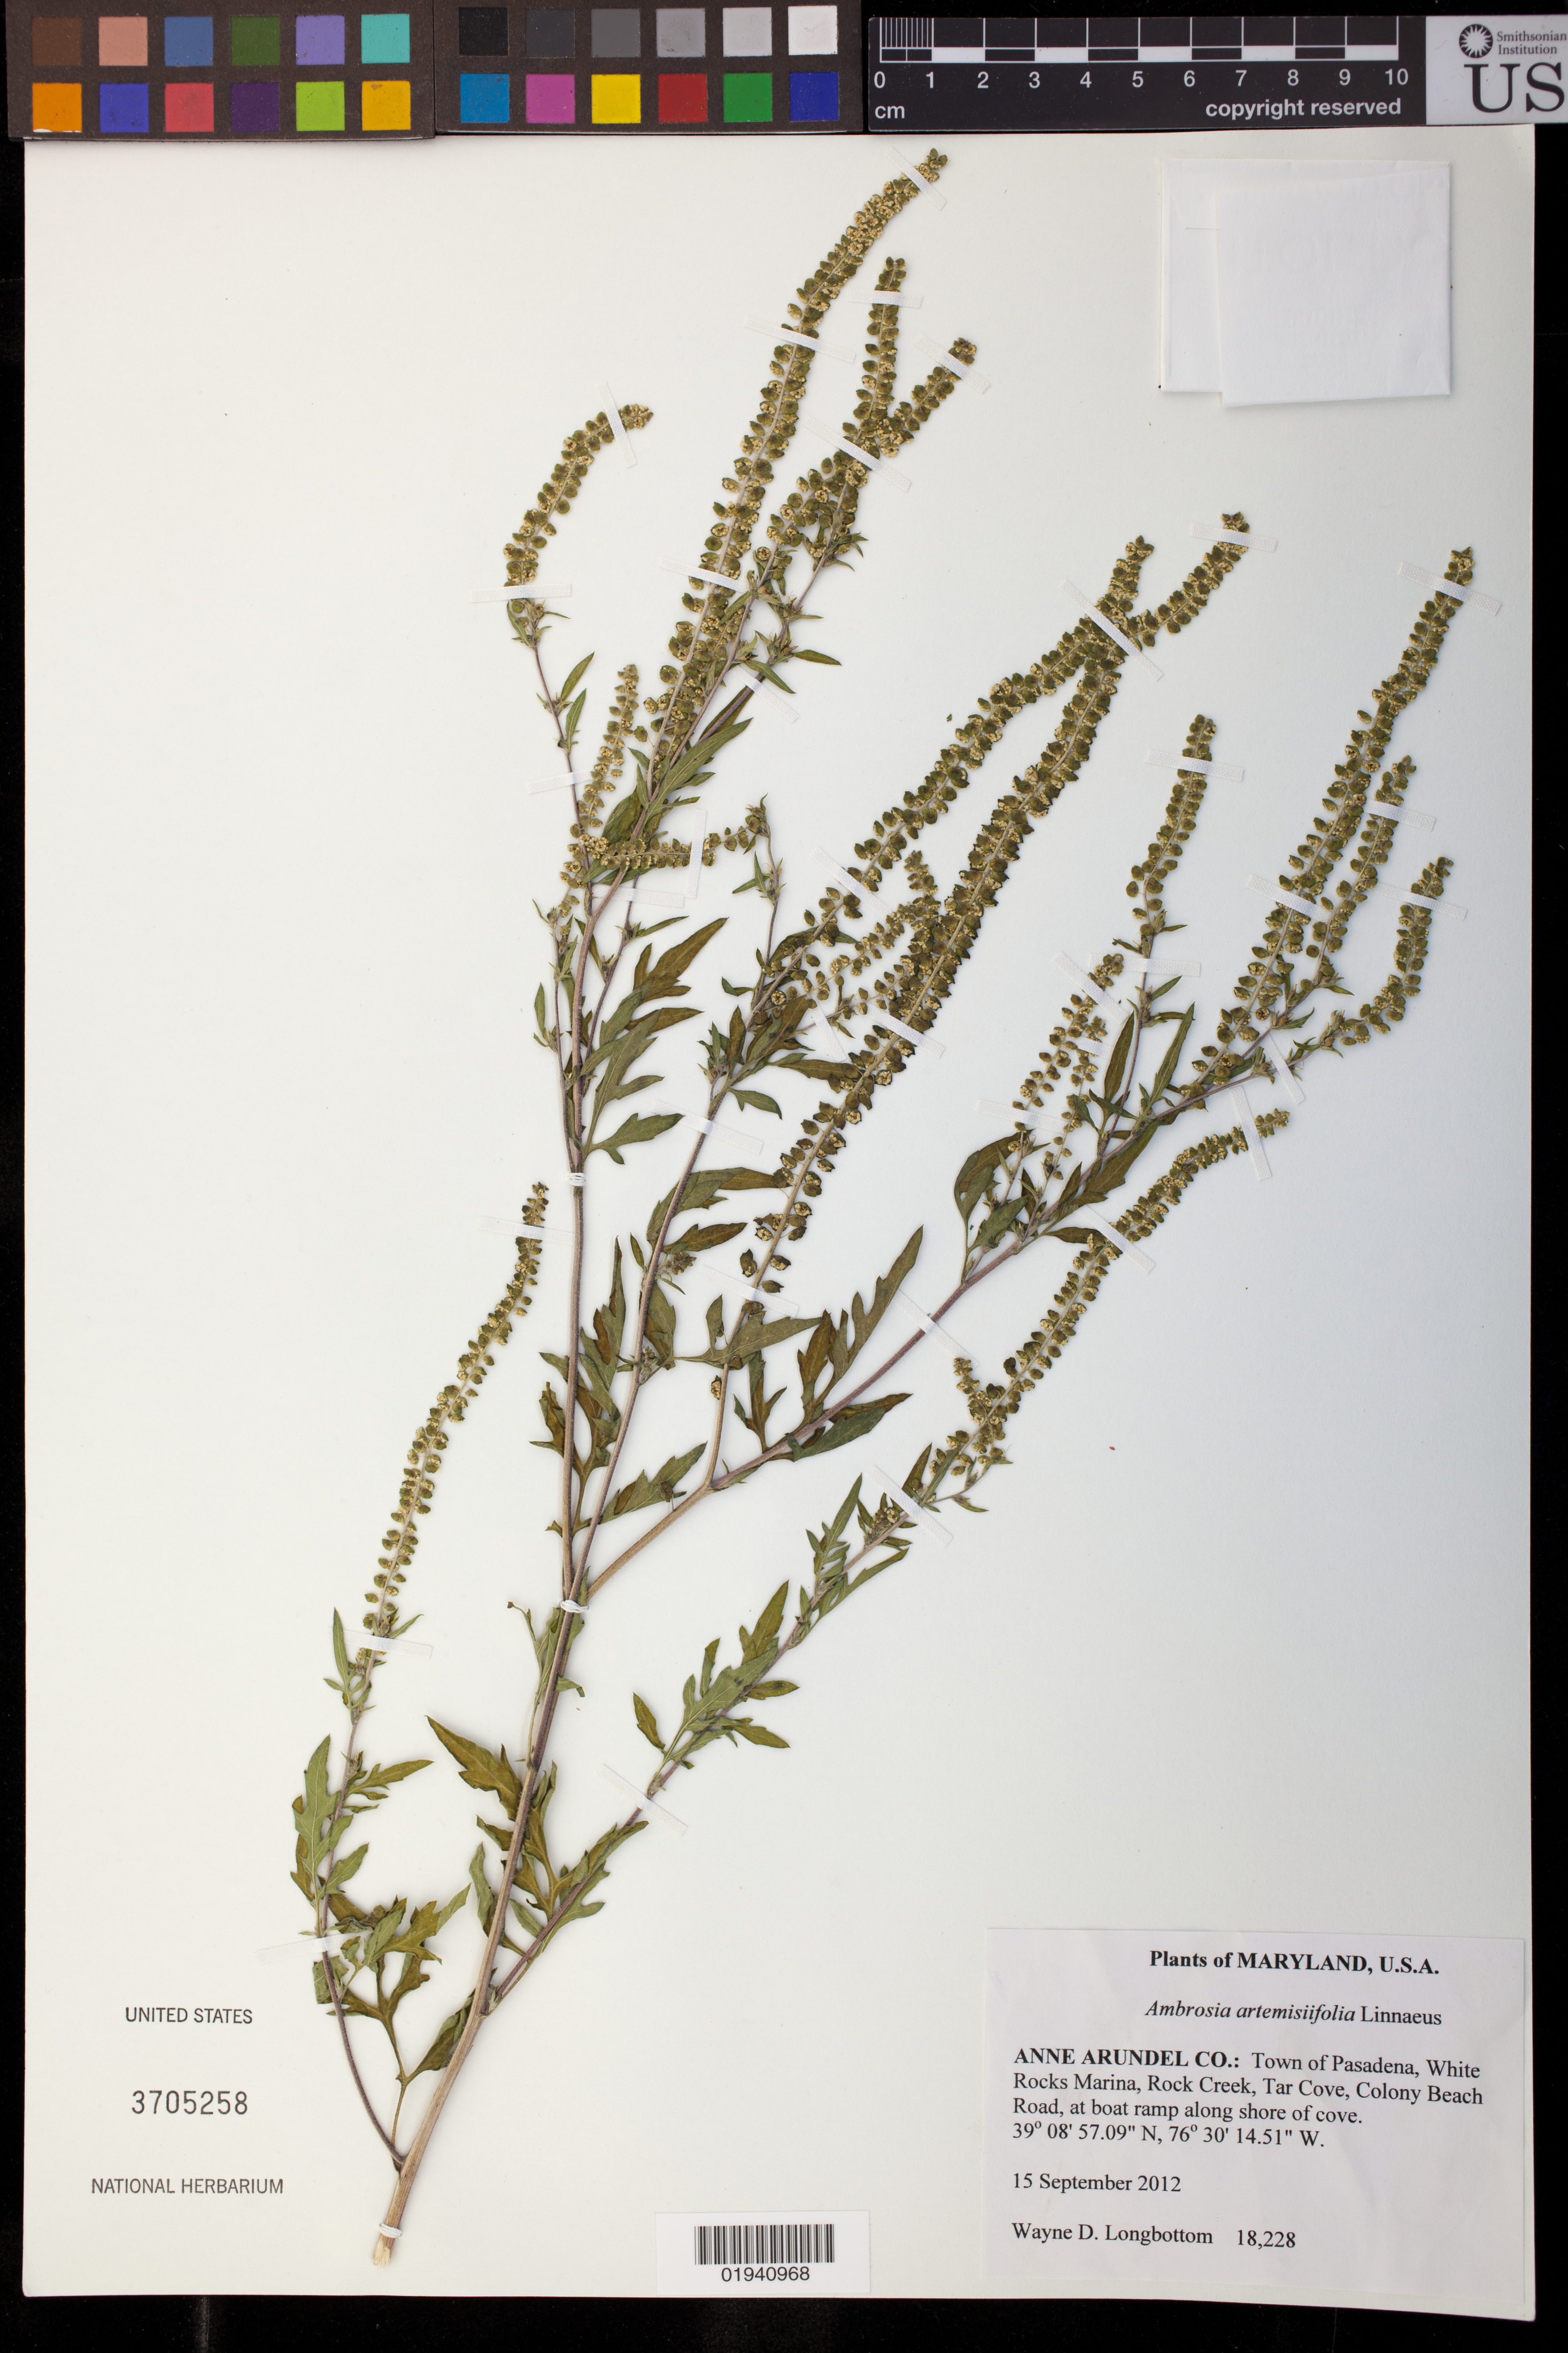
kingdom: Plantae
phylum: Tracheophyta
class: Magnoliopsida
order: Asterales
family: Asteraceae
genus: Ambrosia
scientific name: Ambrosia artemisiifolia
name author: L.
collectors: W. D. Longbottom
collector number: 18228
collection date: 2012-09-15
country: United States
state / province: Maryland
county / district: Anne Arundel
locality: Town of Pasadena, White Rocks Marina, Rock Creek, Tar Cove, Colony Beach Road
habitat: at boat ramp along shore of cove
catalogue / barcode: US 3705258